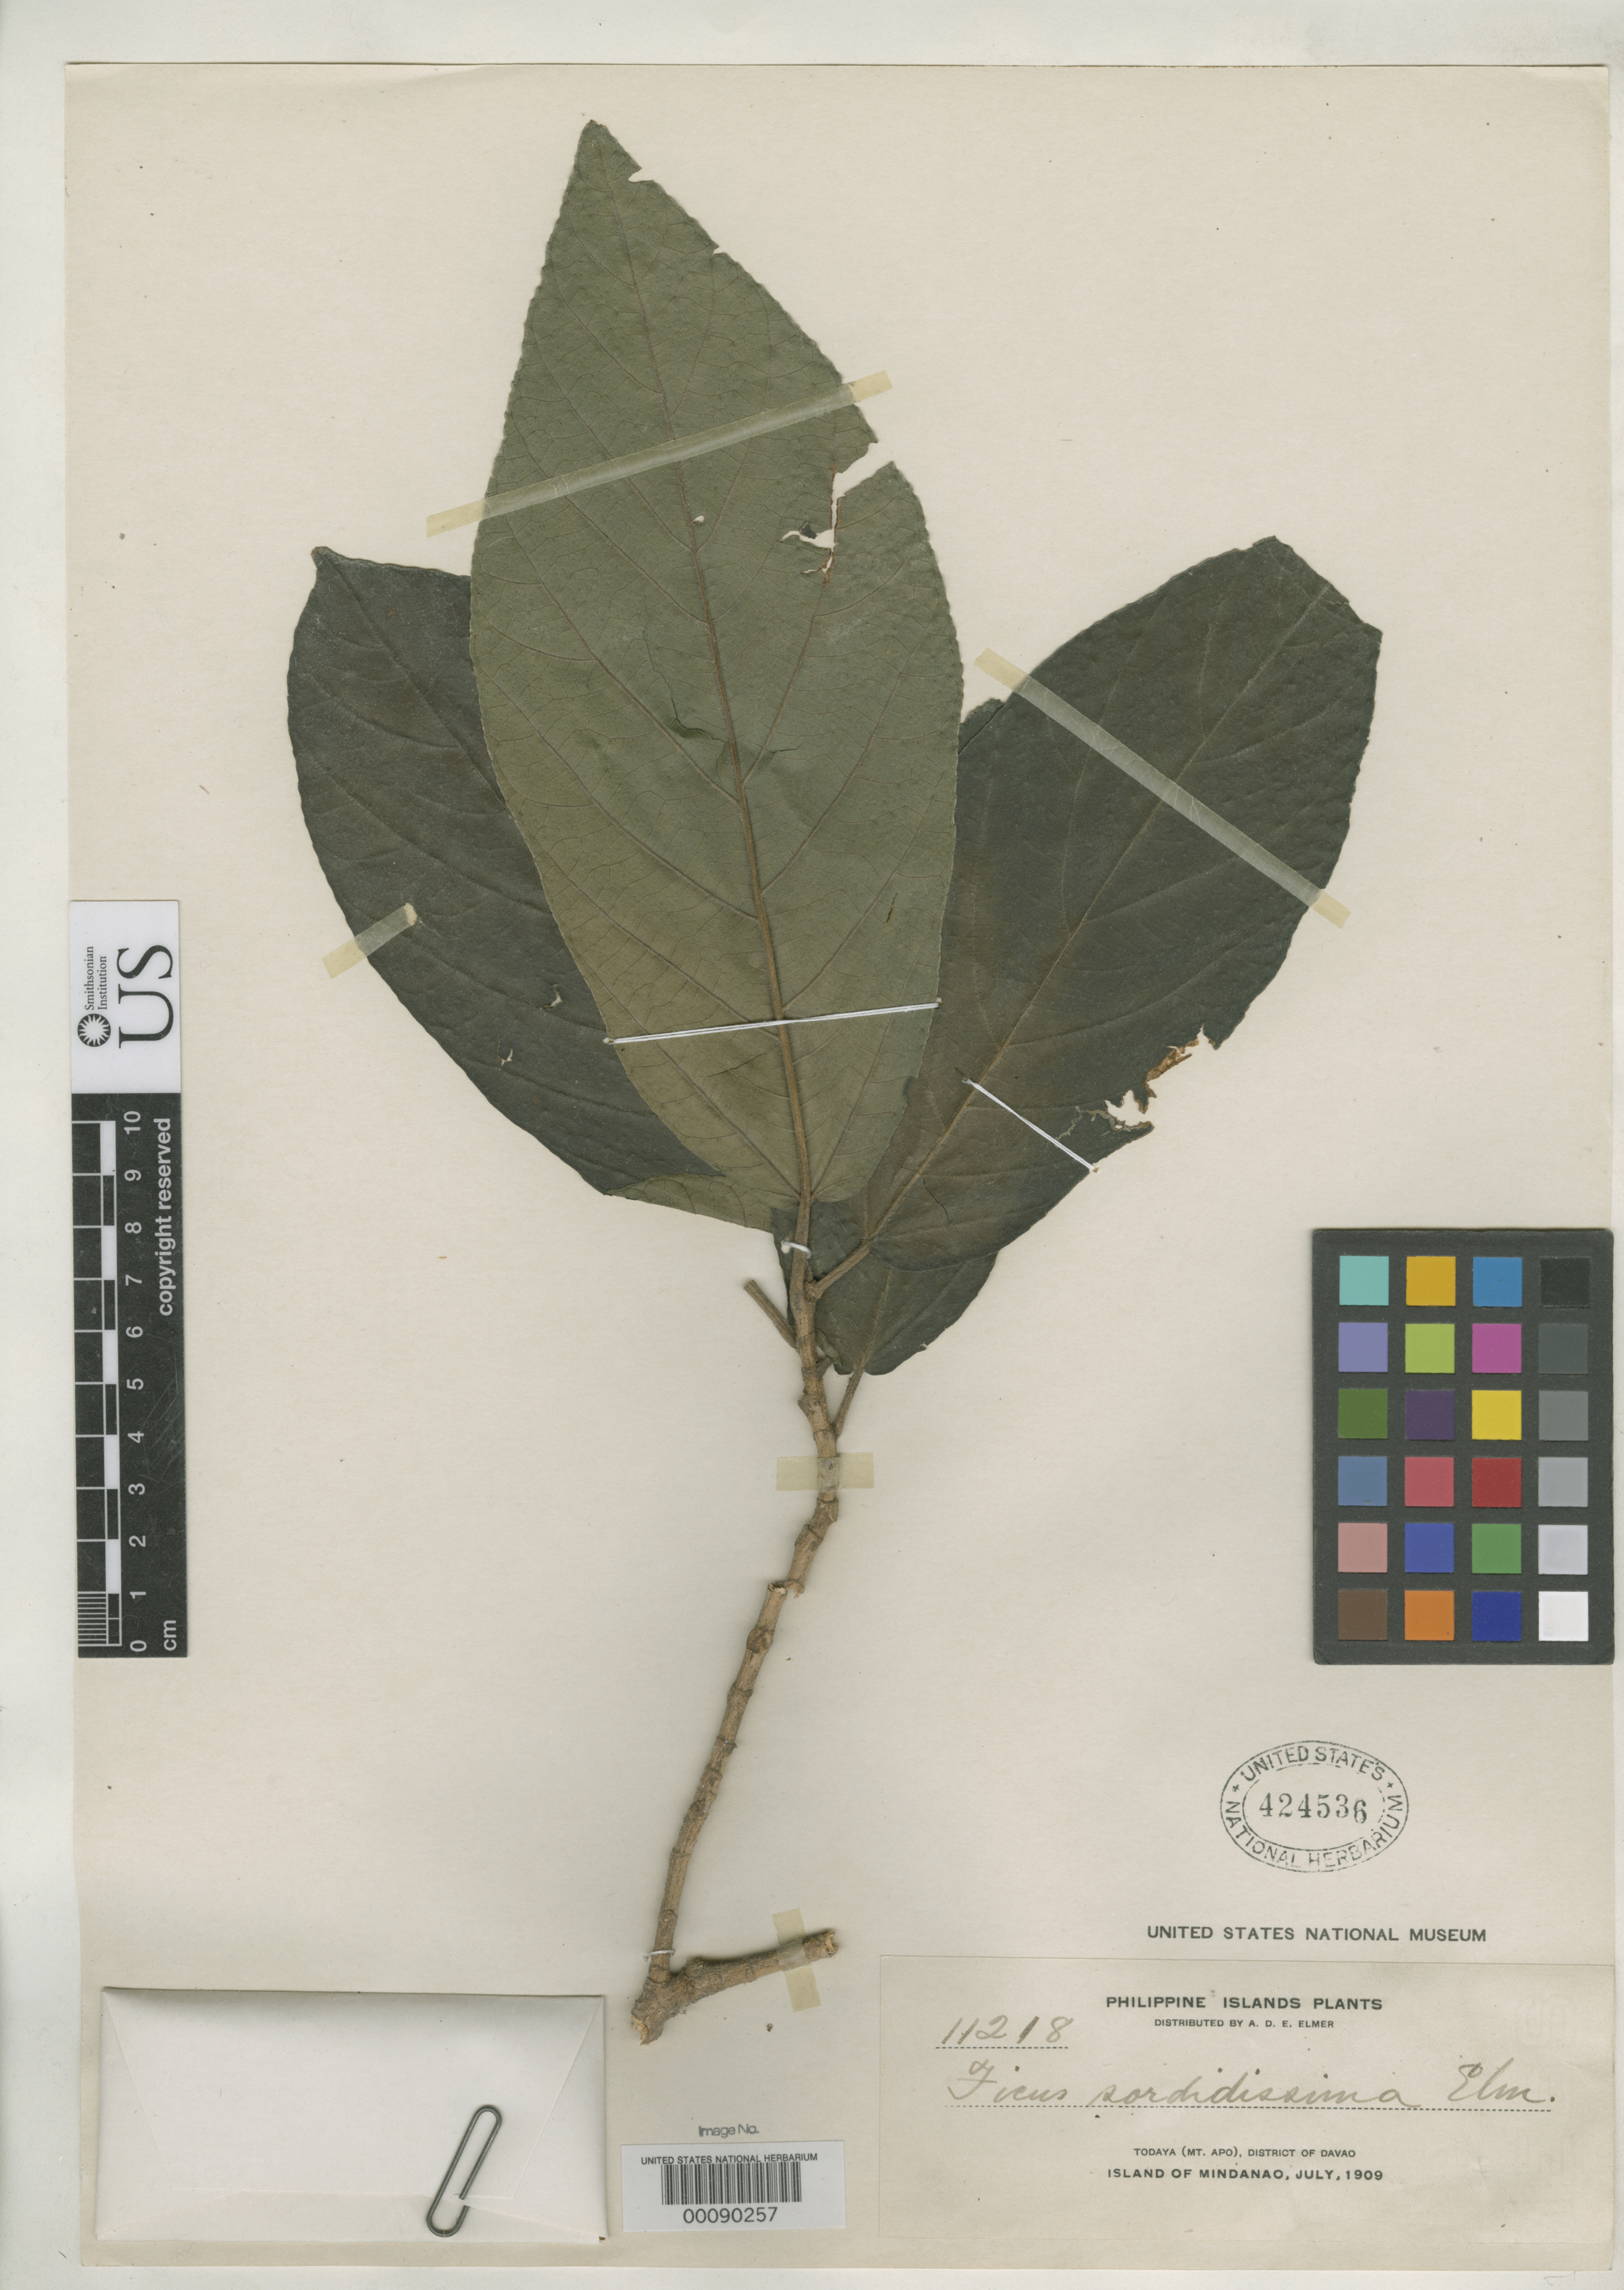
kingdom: Plantae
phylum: Tracheophyta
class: Magnoliopsida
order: Rosales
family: Moraceae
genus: Ficus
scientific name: Ficus sordidissima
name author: Elmer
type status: Isotype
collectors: A. D. E. Elmer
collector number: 11218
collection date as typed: Jul 1909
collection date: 1909-07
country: Philippines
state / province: Davao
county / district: Davao del Sur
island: Mindanao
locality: Todaya, Mt. Apo.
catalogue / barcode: US 424536